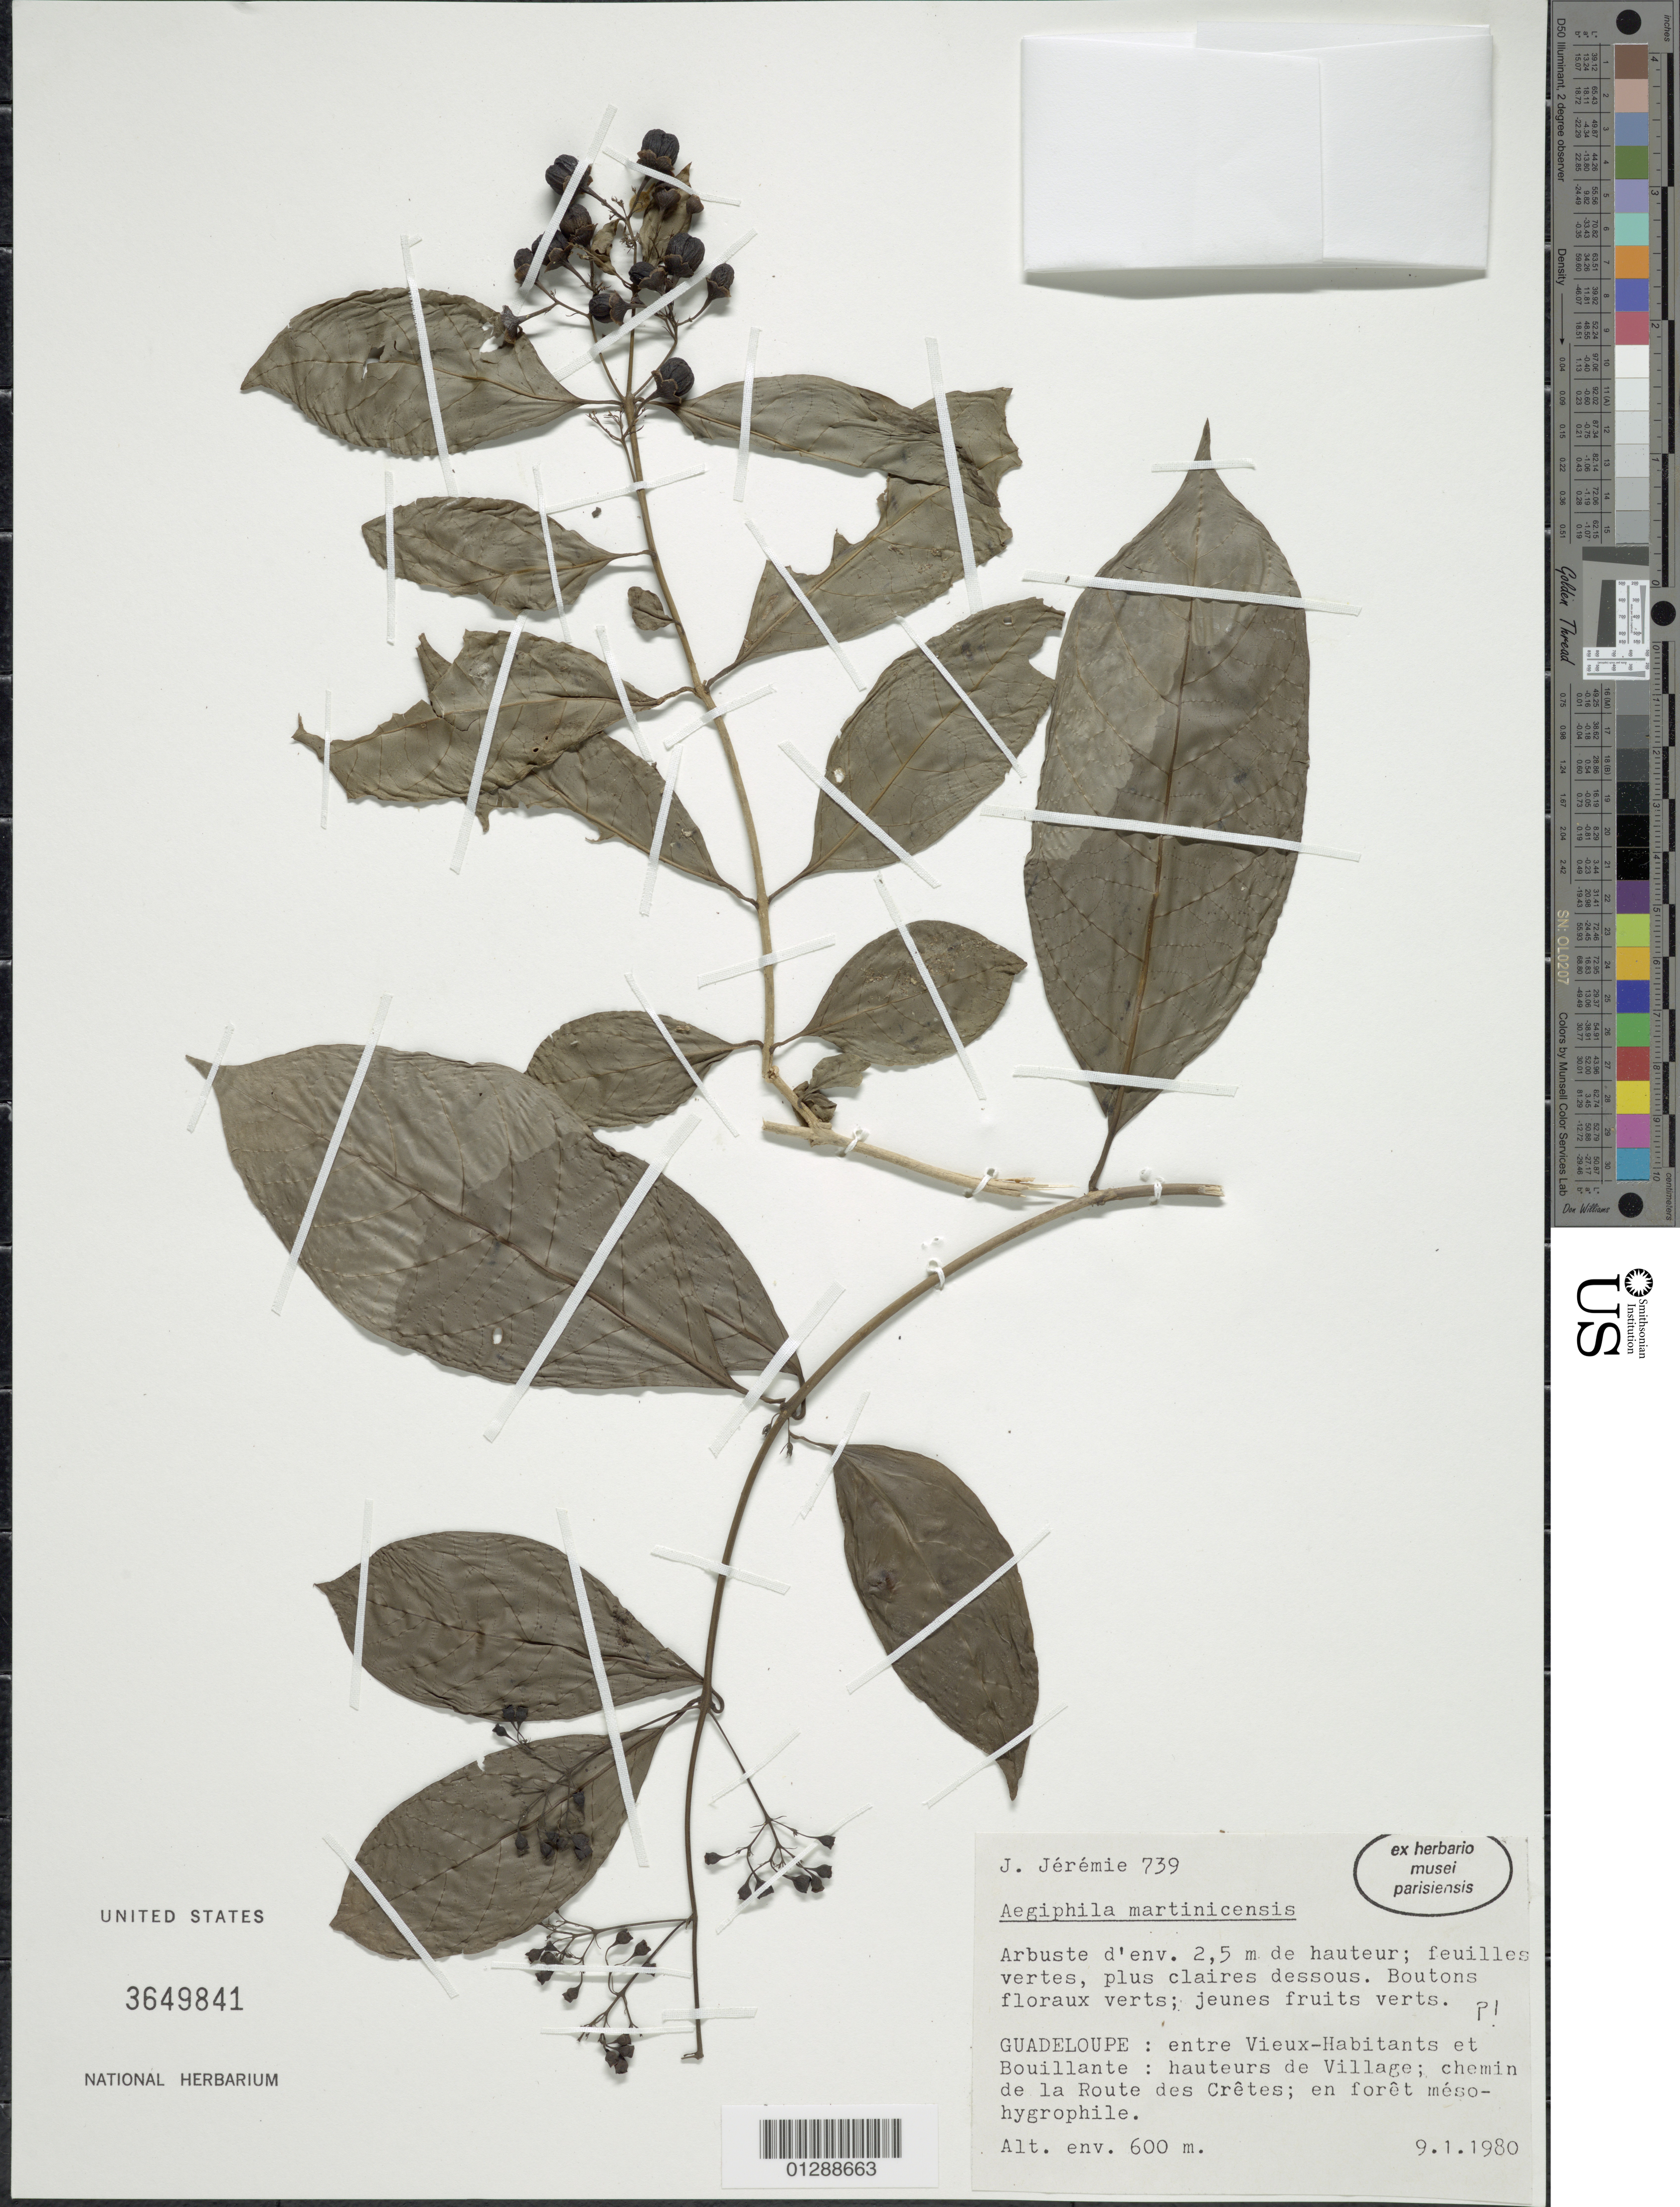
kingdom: Plantae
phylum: Tracheophyta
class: Magnoliopsida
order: Lamiales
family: Lamiaceae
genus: Aegiphila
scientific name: Aegiphila martinicensis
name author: Jacq.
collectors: J. Jérémie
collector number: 739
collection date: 1980-01-09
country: Guadeloupe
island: Basse-Terre I.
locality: Entre Vieux-Habitants et Bouillante, hauteurs de Village; chemin de la route des Crêtes.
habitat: En forêt mésohygrophile.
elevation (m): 600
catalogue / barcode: US 3649841